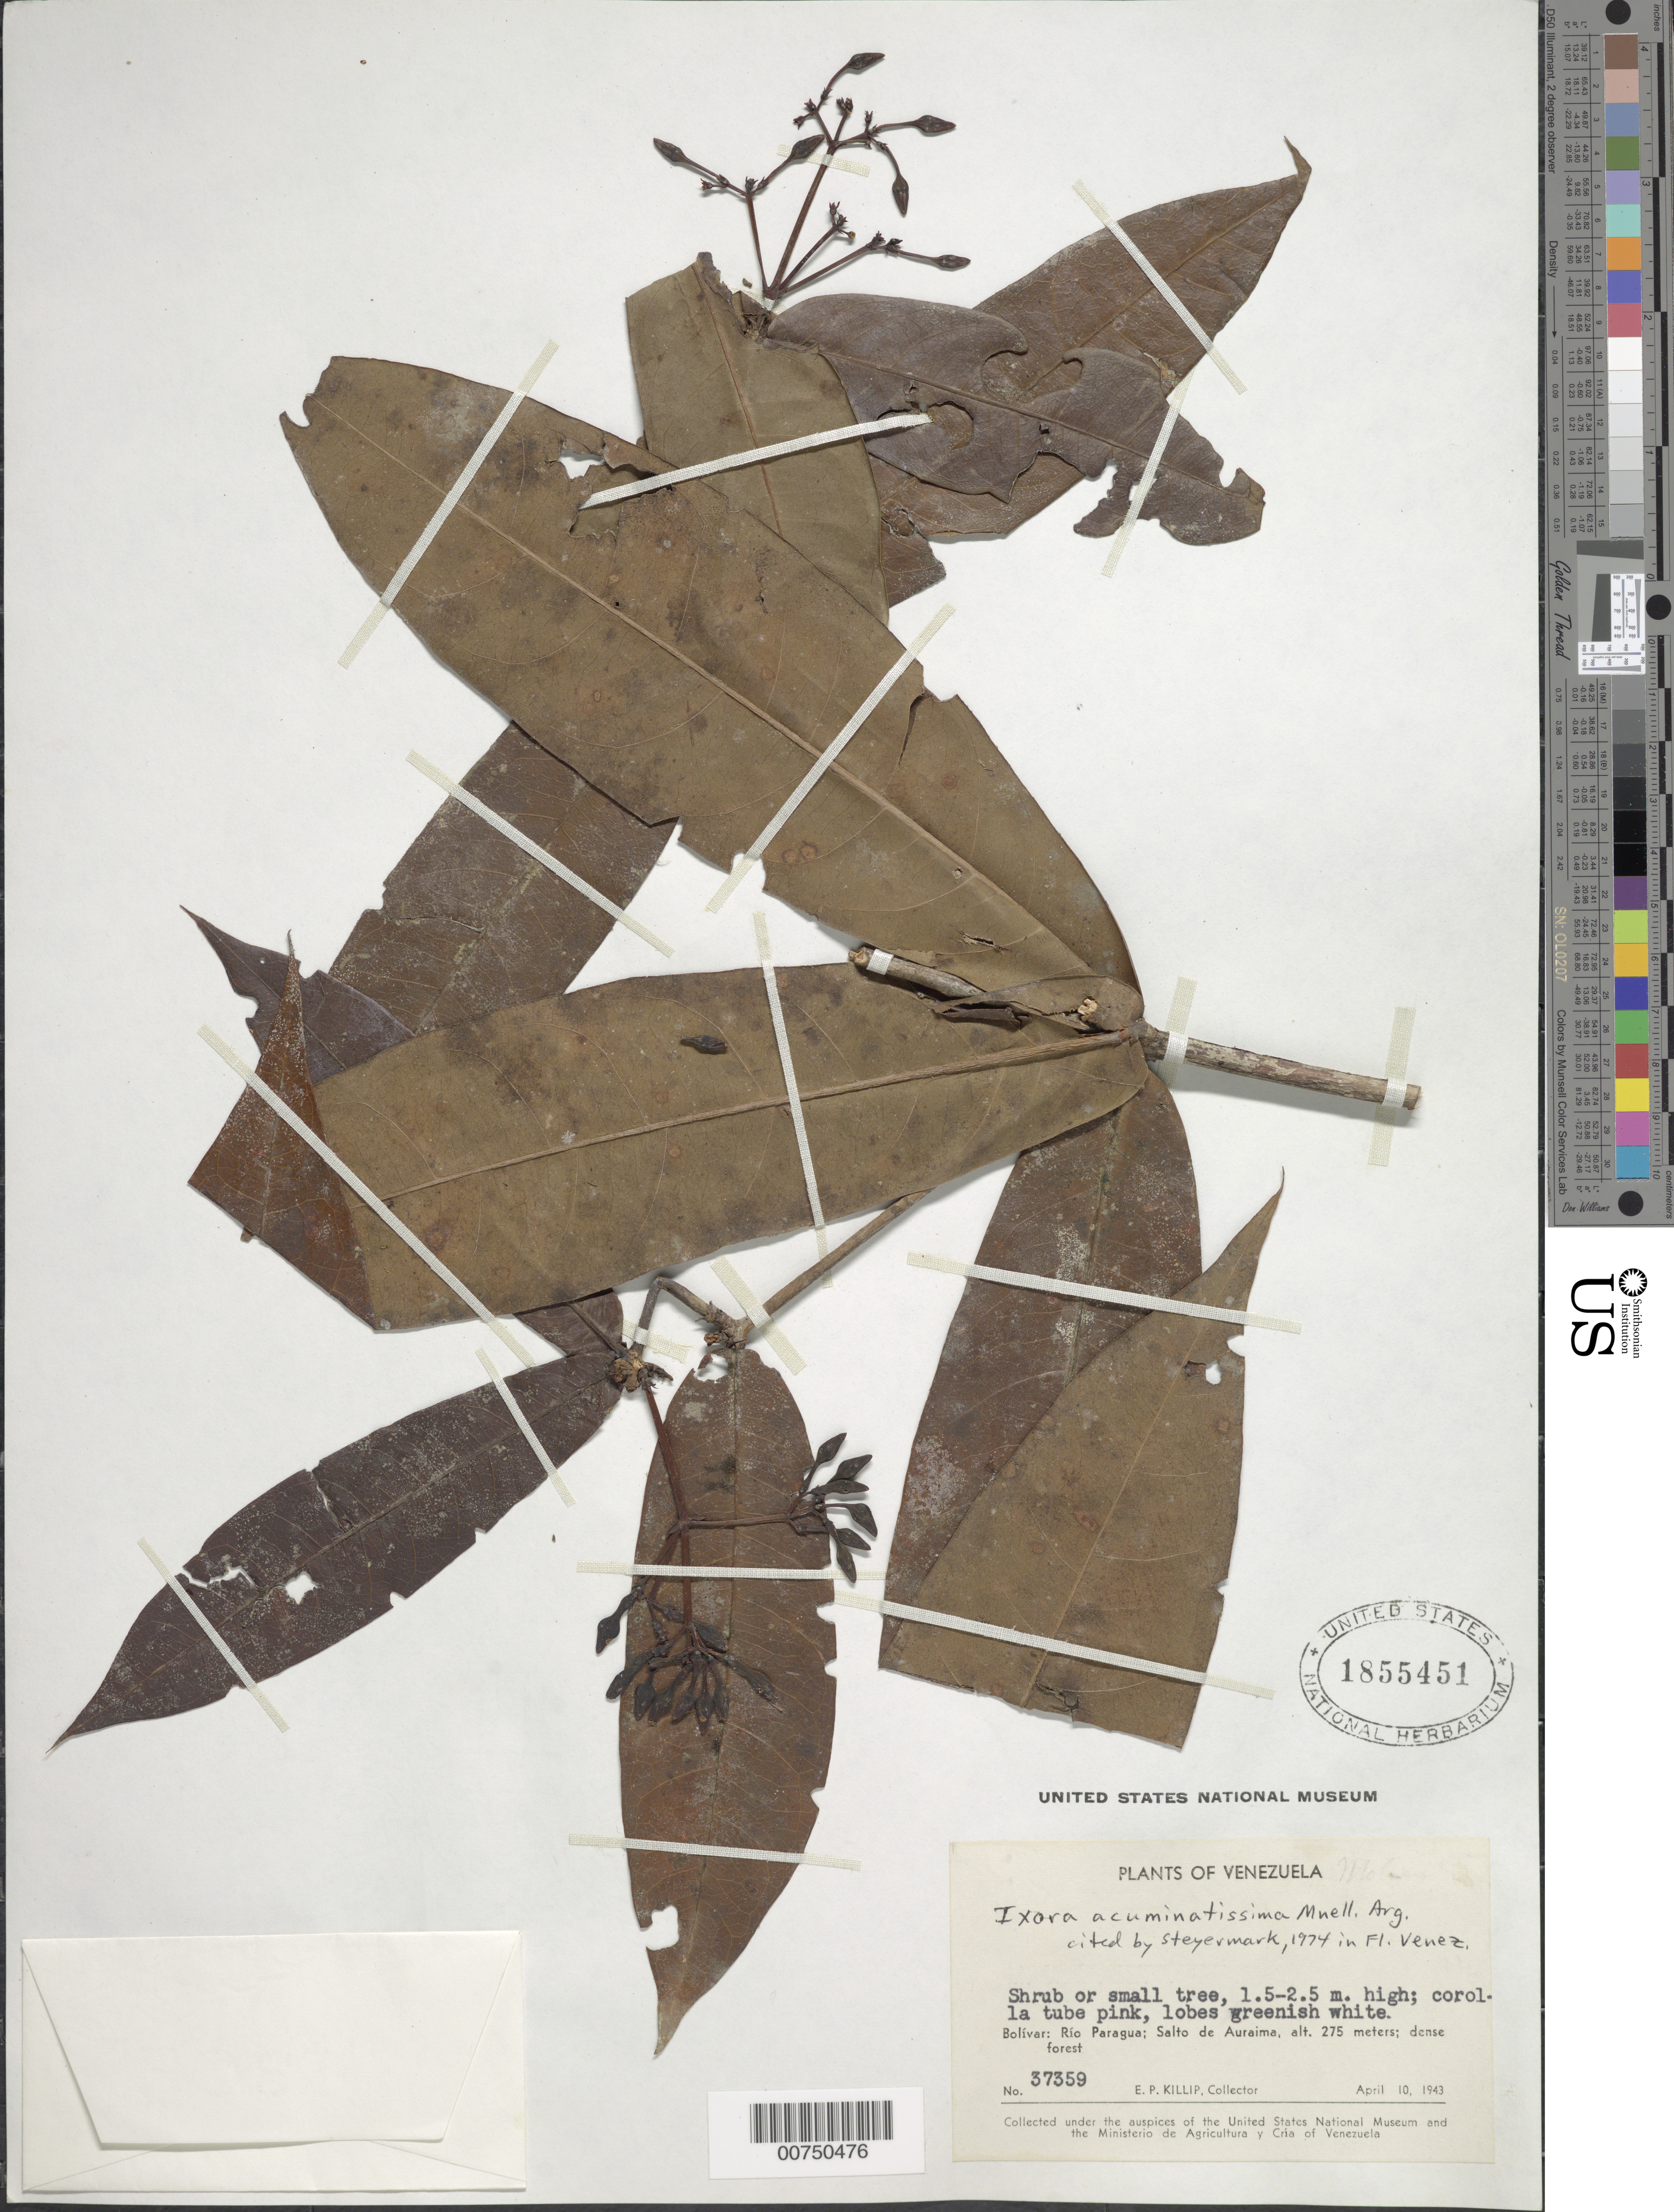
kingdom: Plantae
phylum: Tracheophyta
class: Magnoliopsida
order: Gentianales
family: Rubiaceae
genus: Ixora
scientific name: Ixora acuminatissima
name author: Müll. Arg.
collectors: E. P. Killip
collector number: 37359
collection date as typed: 10-Apr-43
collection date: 1943-04-10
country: Venezuela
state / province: Bolívar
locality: Salto de Auraima, Río Paragua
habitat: Dense forest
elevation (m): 275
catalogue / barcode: US 1855451